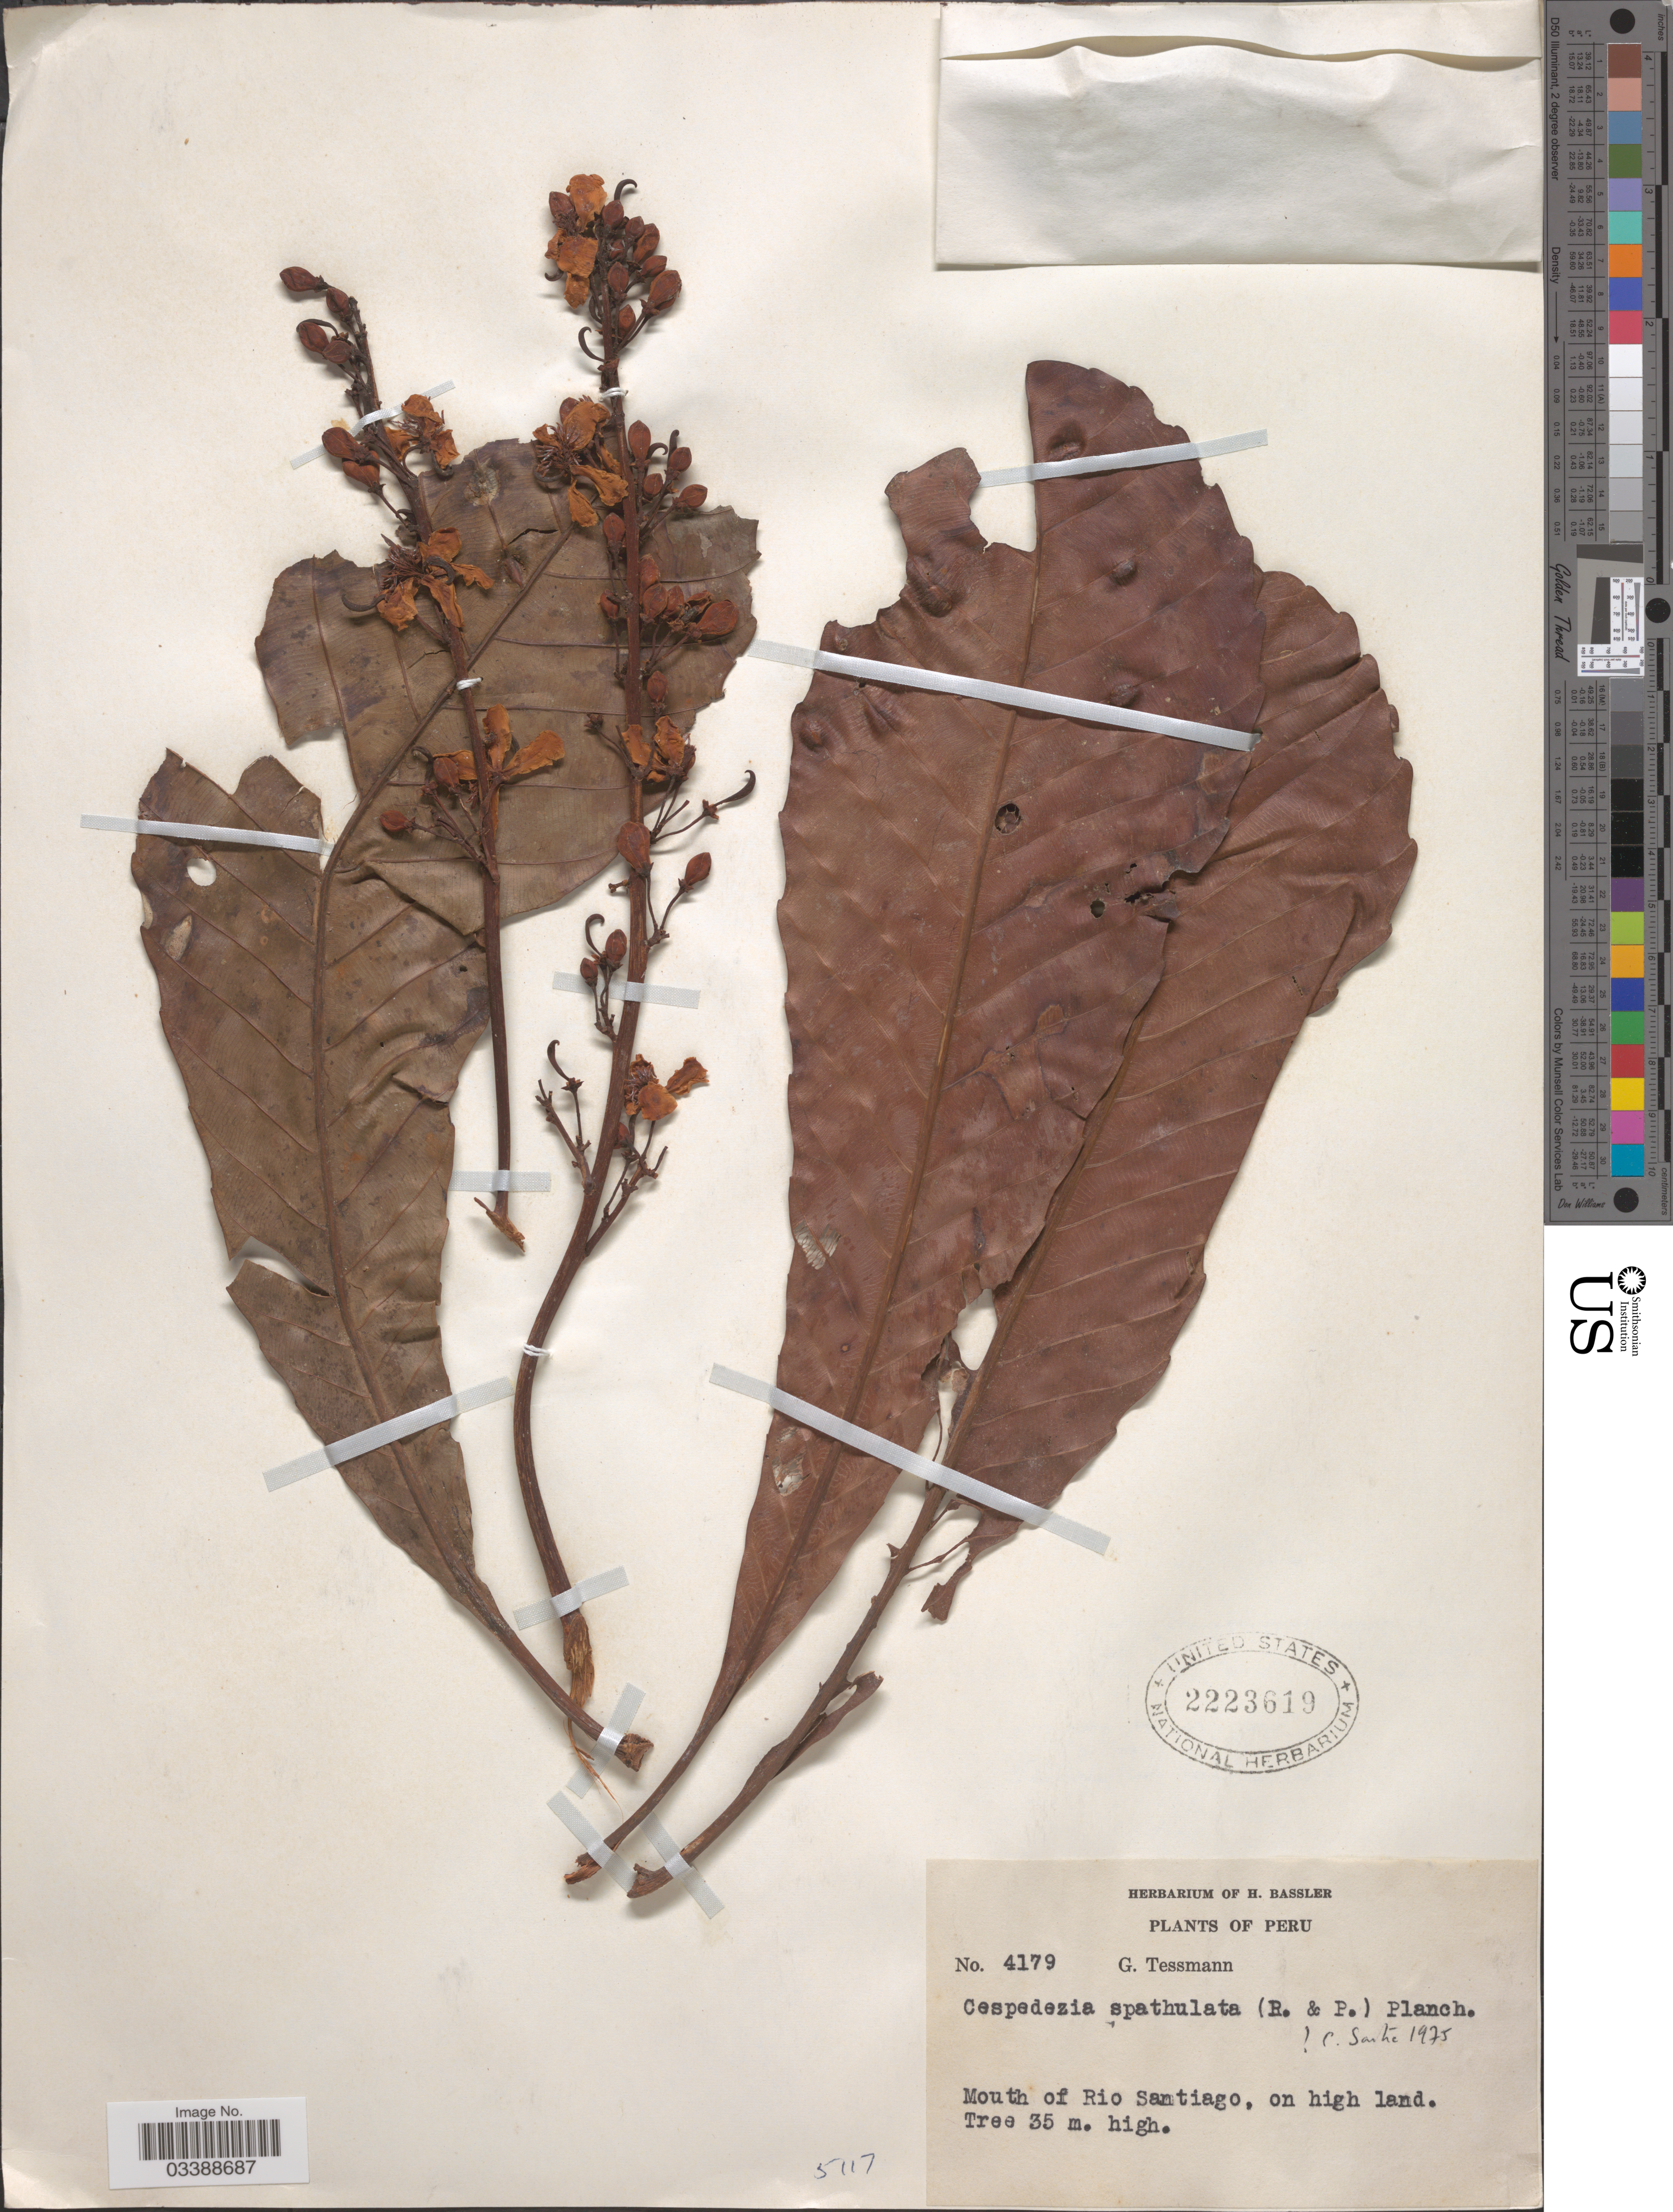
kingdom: Plantae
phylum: Tracheophyta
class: Magnoliopsida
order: Malpighiales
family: Ochnaceae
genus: Cespedesia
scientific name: Cespedesia spathulata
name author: (Ruiz & Pav.) Planch.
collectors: G. Tessmann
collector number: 4179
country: Peru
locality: Mouth of Rio Santiago.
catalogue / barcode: US 2223619